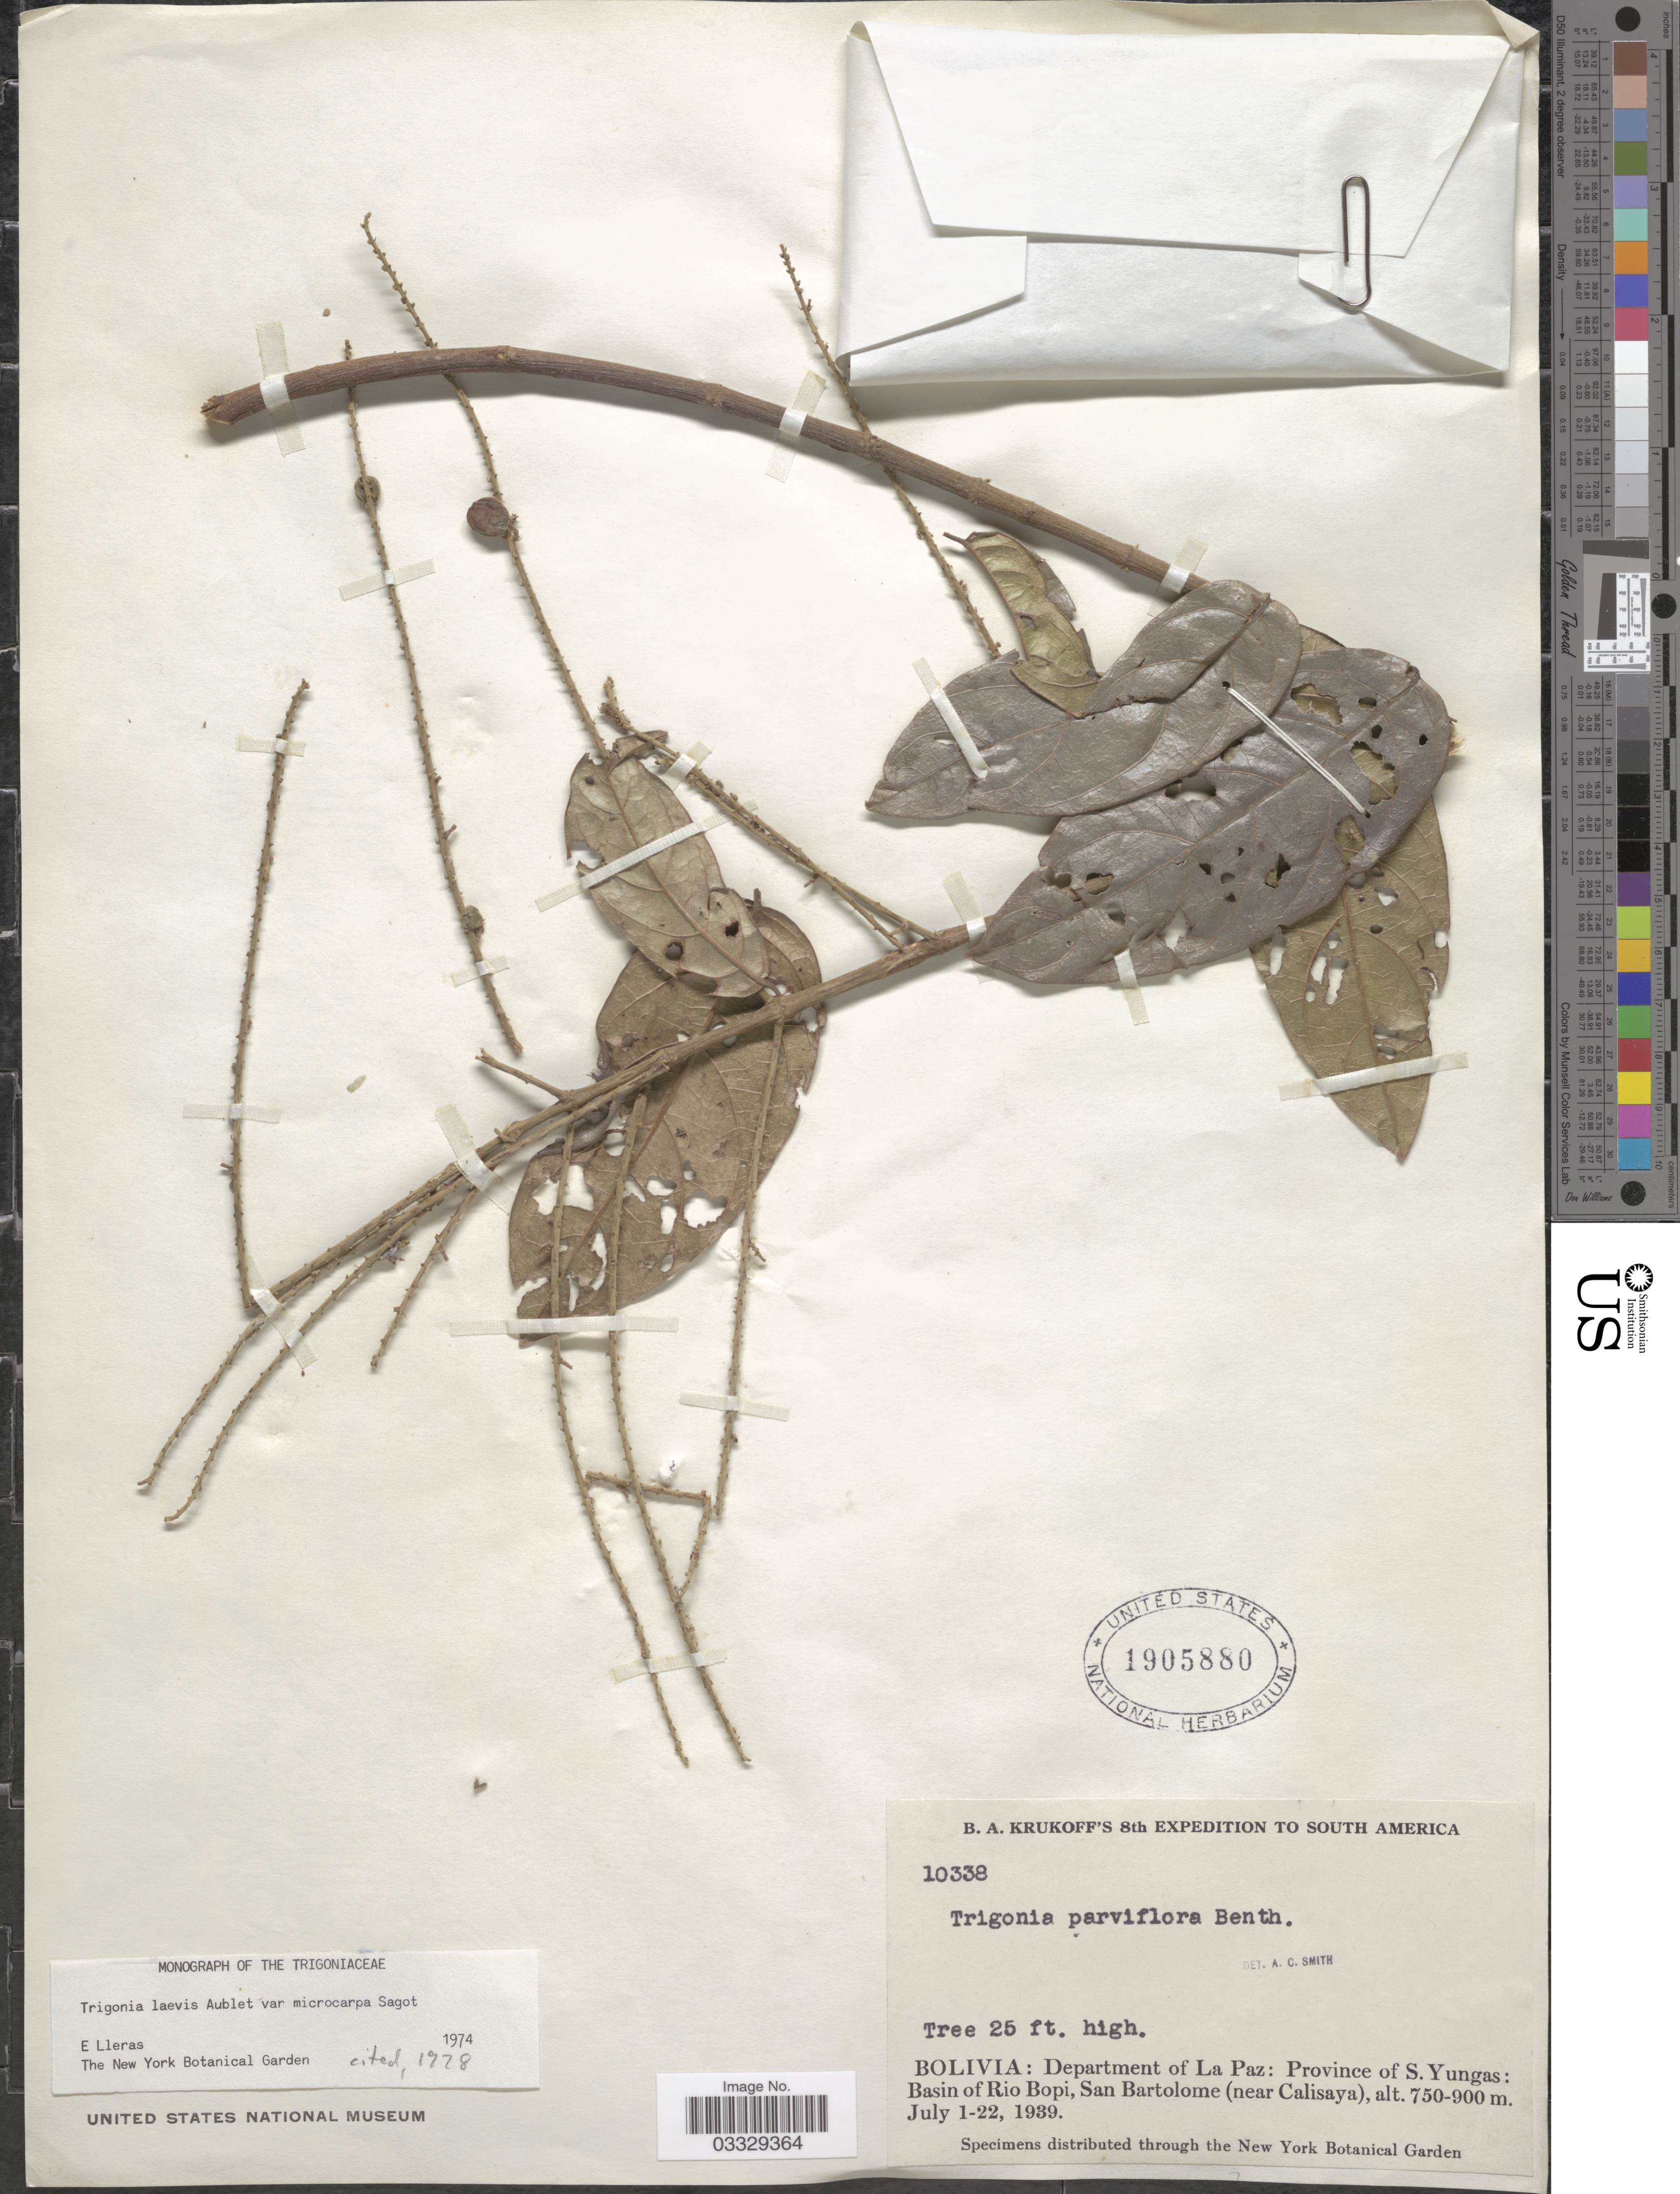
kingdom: Plantae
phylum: Tracheophyta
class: Magnoliopsida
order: Malpighiales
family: Trigoniaceae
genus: Trigonia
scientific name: Trigonia laevis var. microcarpa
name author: (Sagot ex Warm.) Sagot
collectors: B. A. Krukoff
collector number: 10338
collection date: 1939-07-01/1939-07-22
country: Bolivia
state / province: La Paz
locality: Department of La Paz: Province of S. Yungas: Basin of Rio Bopi, San Bartolome (near Calisaya).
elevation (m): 750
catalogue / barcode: US 1905880